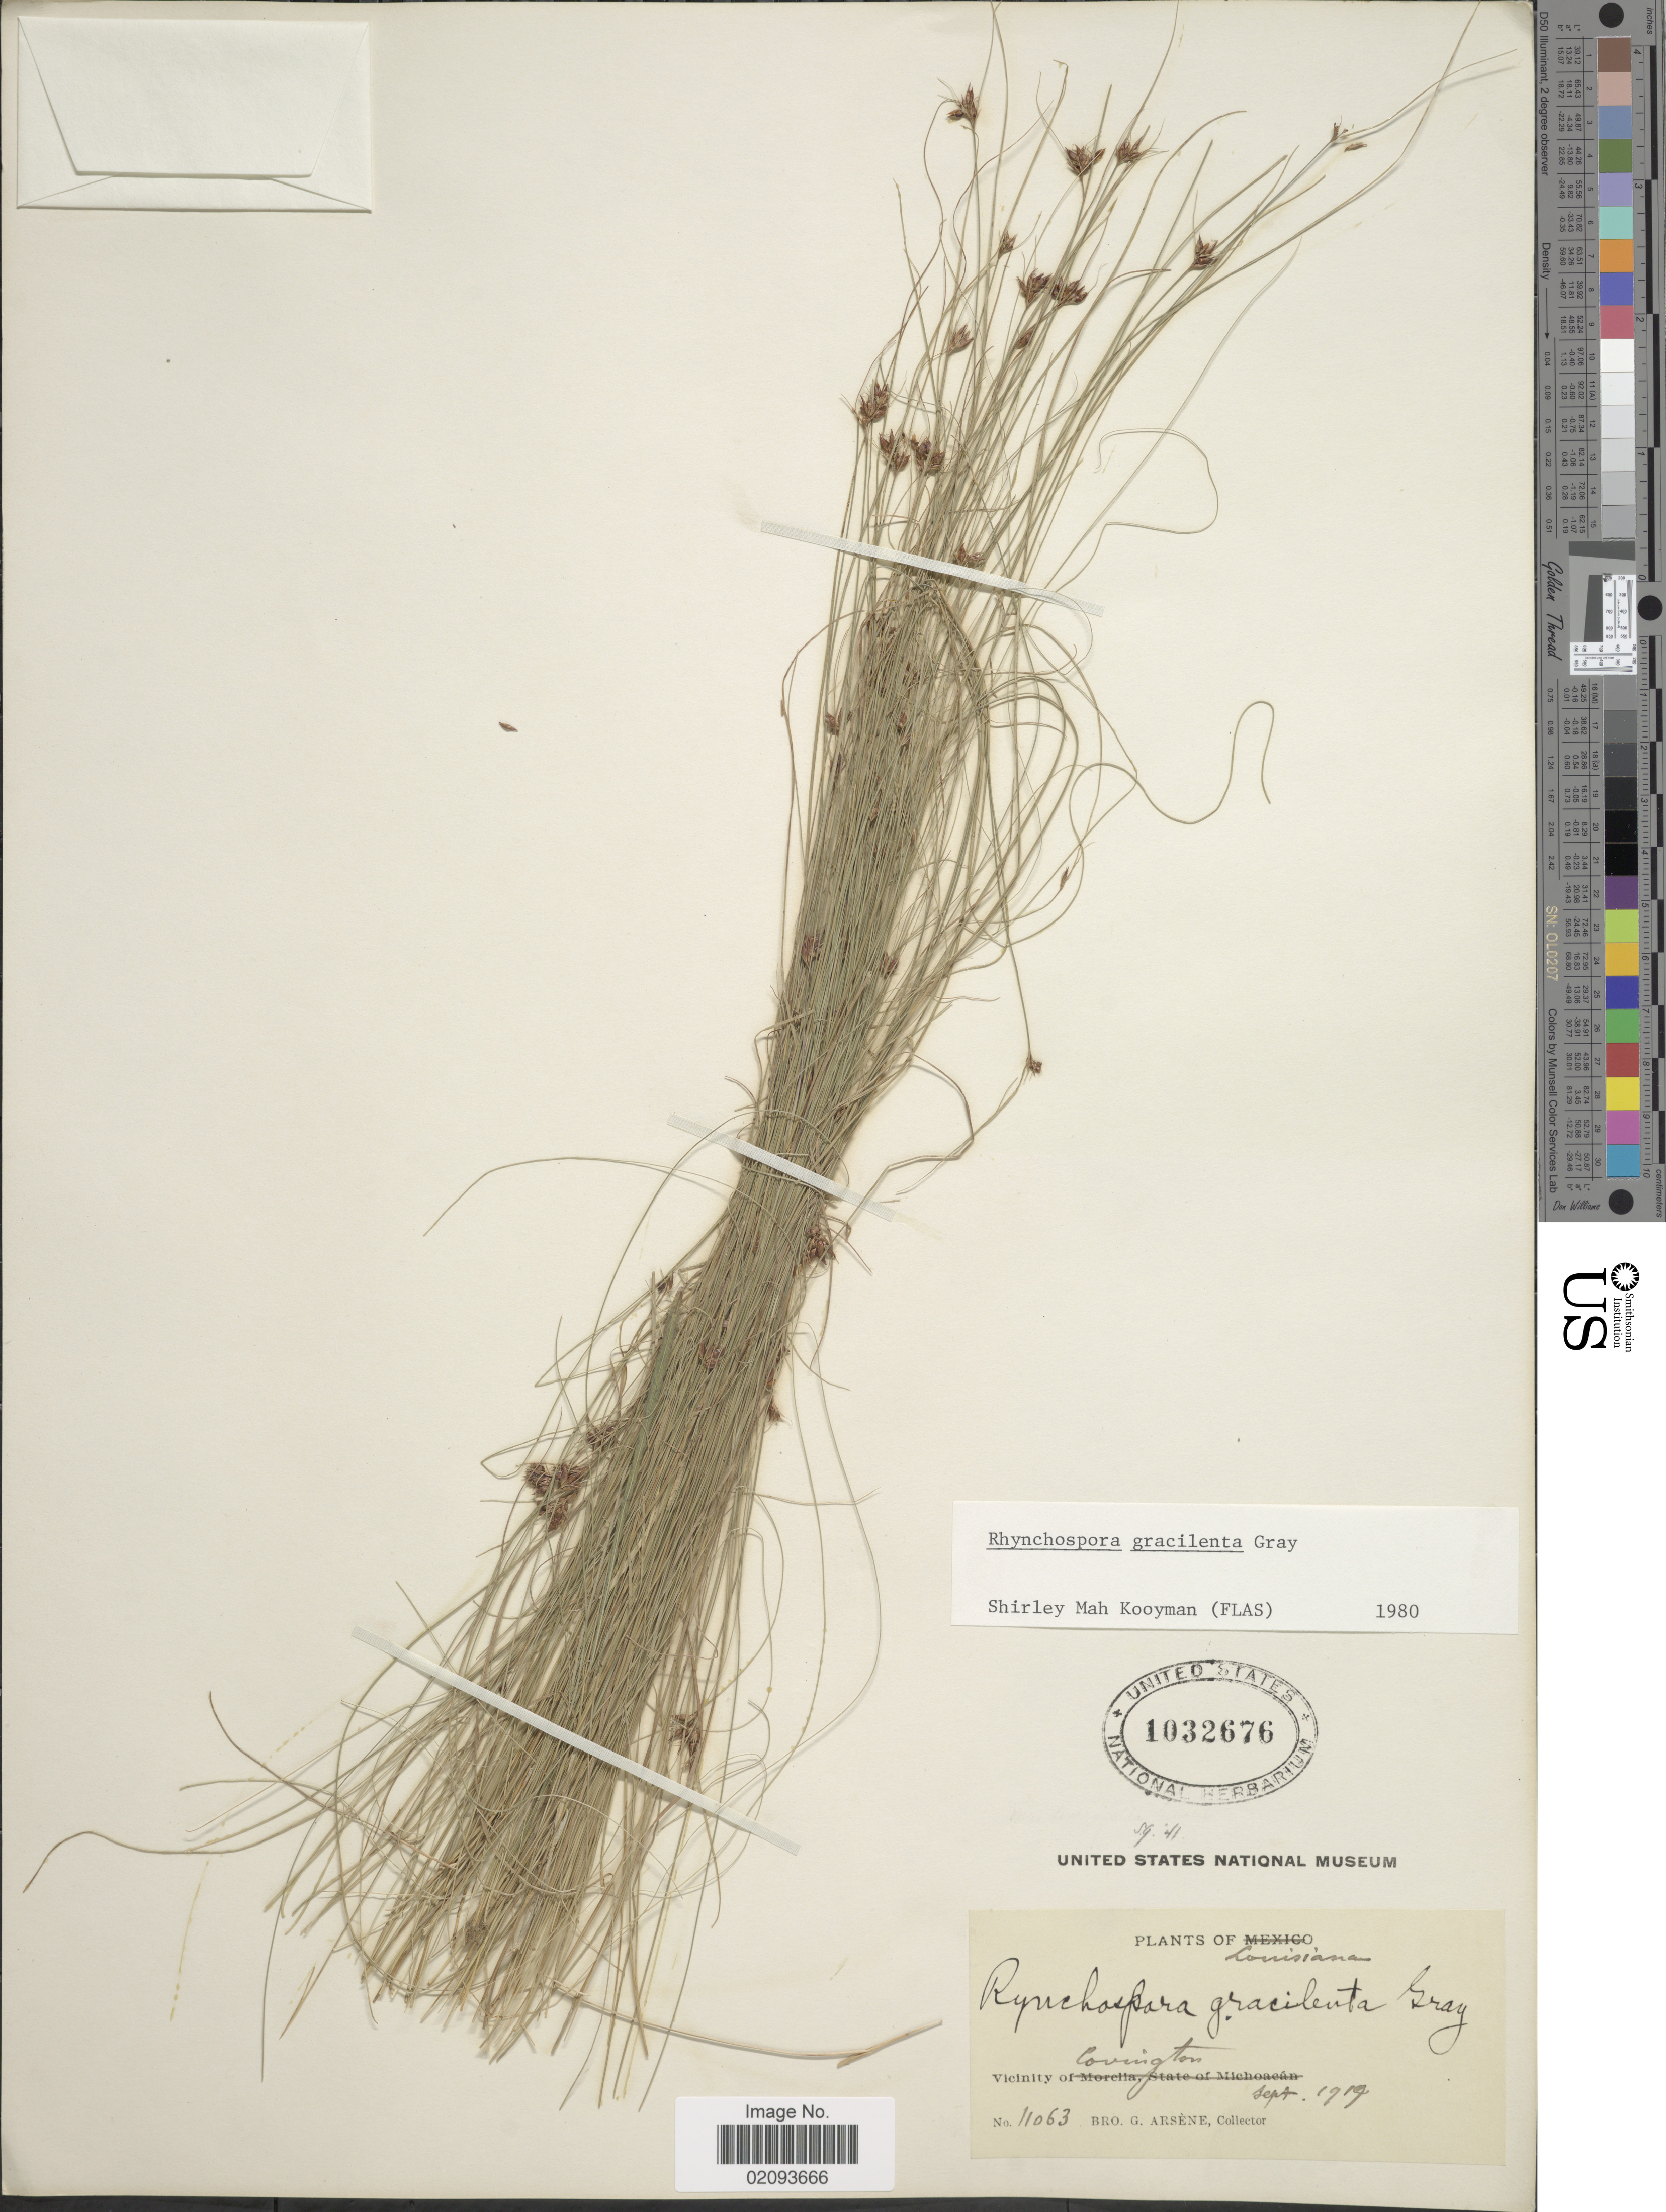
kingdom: Plantae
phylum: Tracheophyta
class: Liliopsida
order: Poales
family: Cyperaceae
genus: Rhynchospora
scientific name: Rhynchospora gracilenta A. Gray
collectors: Bro. G. Arsène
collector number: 11063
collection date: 1919-09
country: United States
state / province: Louisiana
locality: Vicinity of Covington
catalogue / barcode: US 1032676